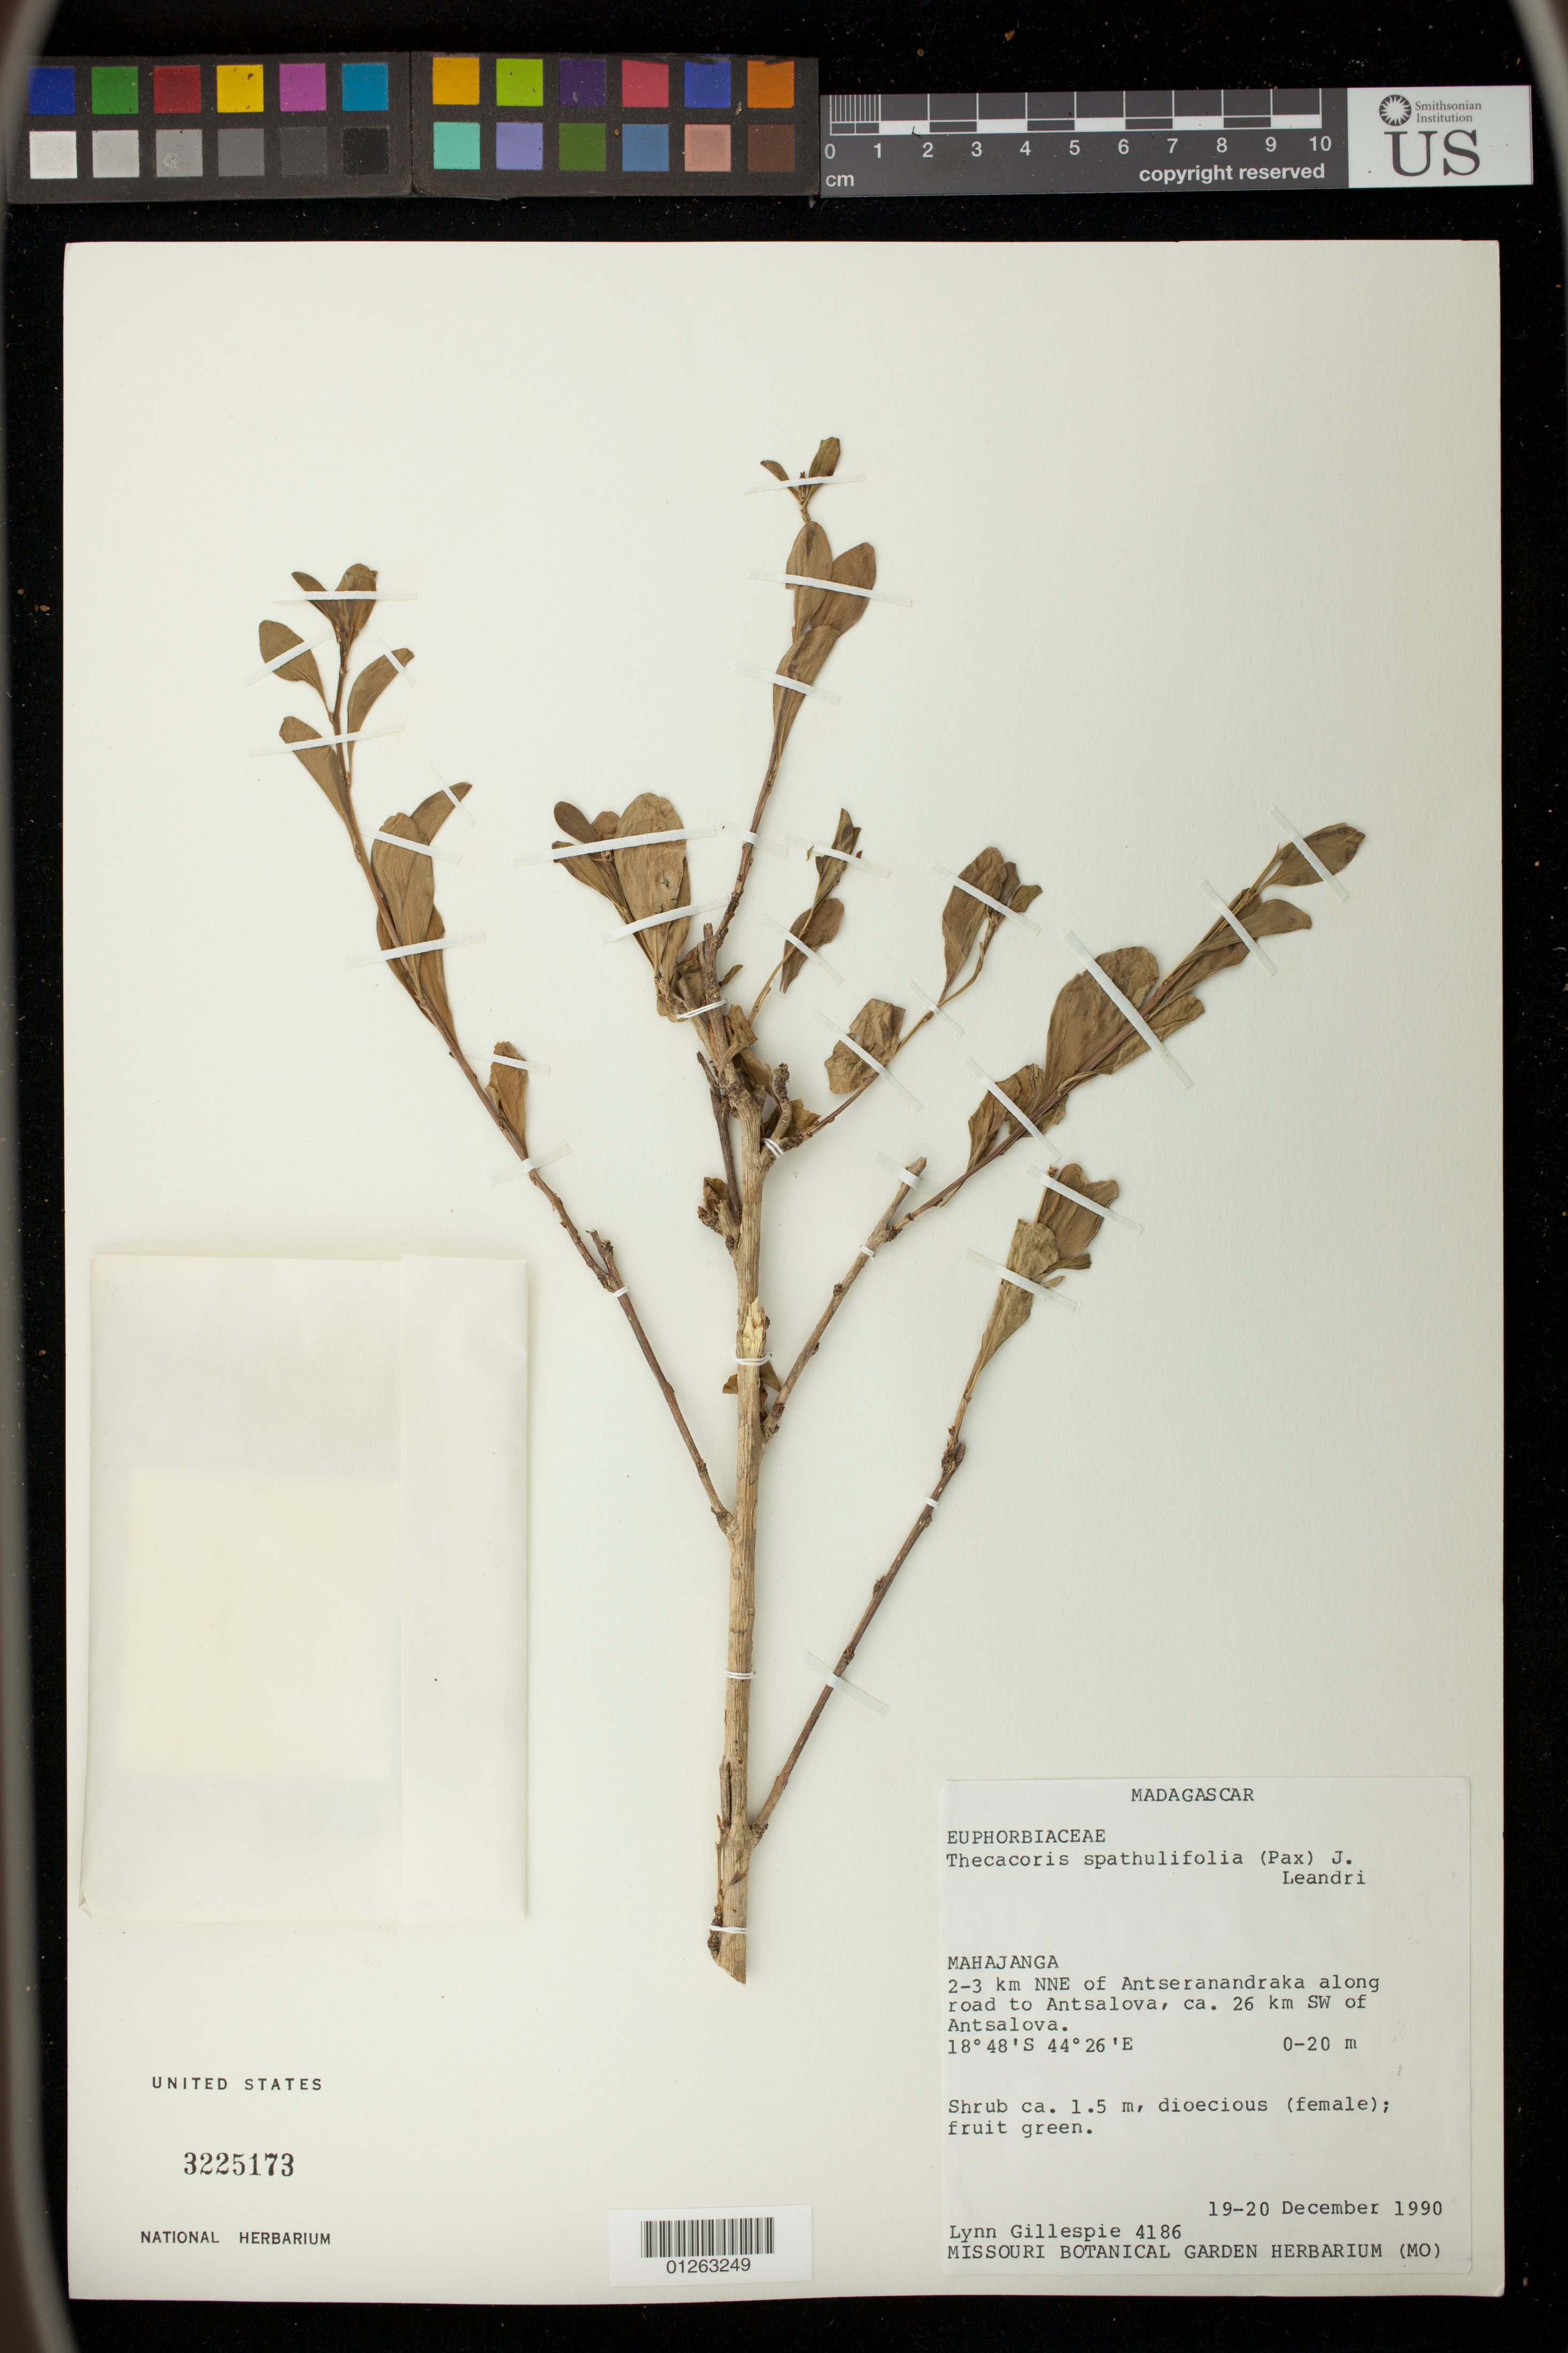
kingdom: Plantae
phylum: Tracheophyta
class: Magnoliopsida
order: Malpighiales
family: Phyllanthaceae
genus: Thecacoris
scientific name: Thecacoris spathulifolia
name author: (Pax) Leandri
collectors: L. Gillespie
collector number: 4186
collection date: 1990-12-19/1990-12-20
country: Madagascar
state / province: Boeny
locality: Mahajanga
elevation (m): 0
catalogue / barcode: US 3225173